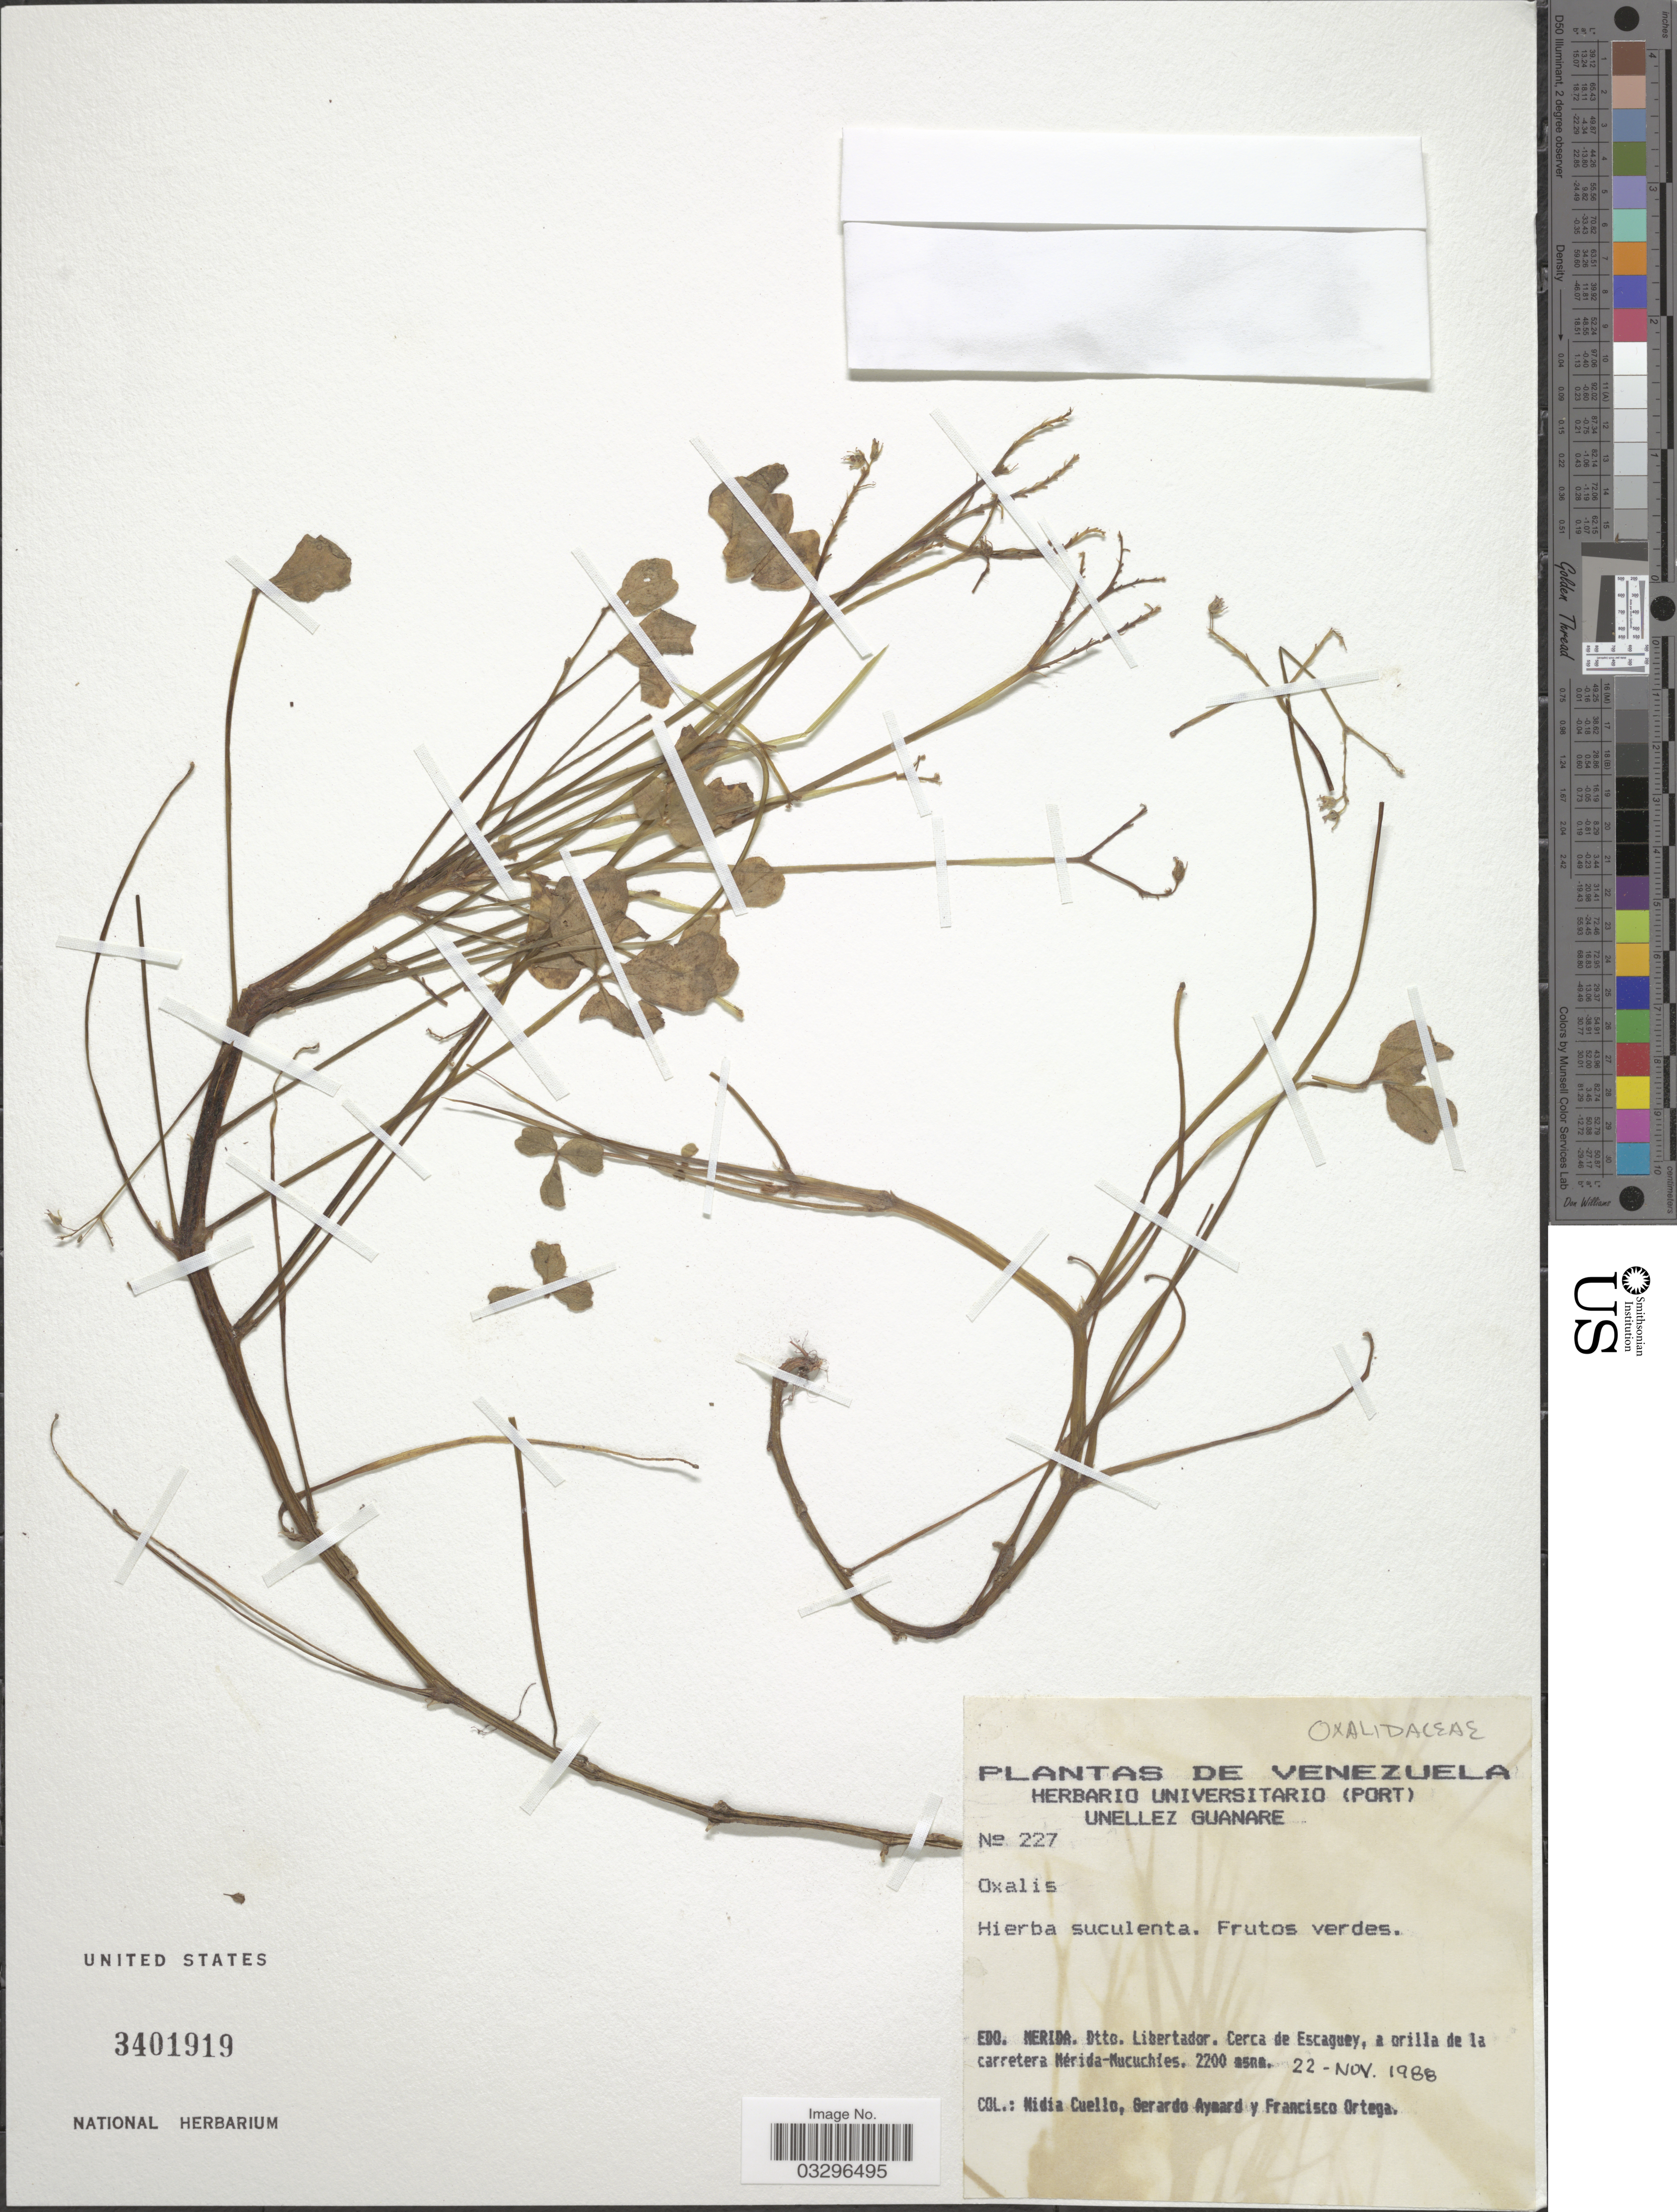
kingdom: Plantae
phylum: Tracheophyta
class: Magnoliopsida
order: Oxalidales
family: Oxalidaceae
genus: Oxalis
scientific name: Oxalis sp.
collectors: N. L. Cuello, G. A. Aymard & F. J. Ortega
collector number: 227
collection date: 1988-11-22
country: Venezuela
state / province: Mérida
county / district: Libertador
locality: Cerca de Escaguey, a orilla carretera Mérida-Nucuchies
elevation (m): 2200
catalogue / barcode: US 3401919